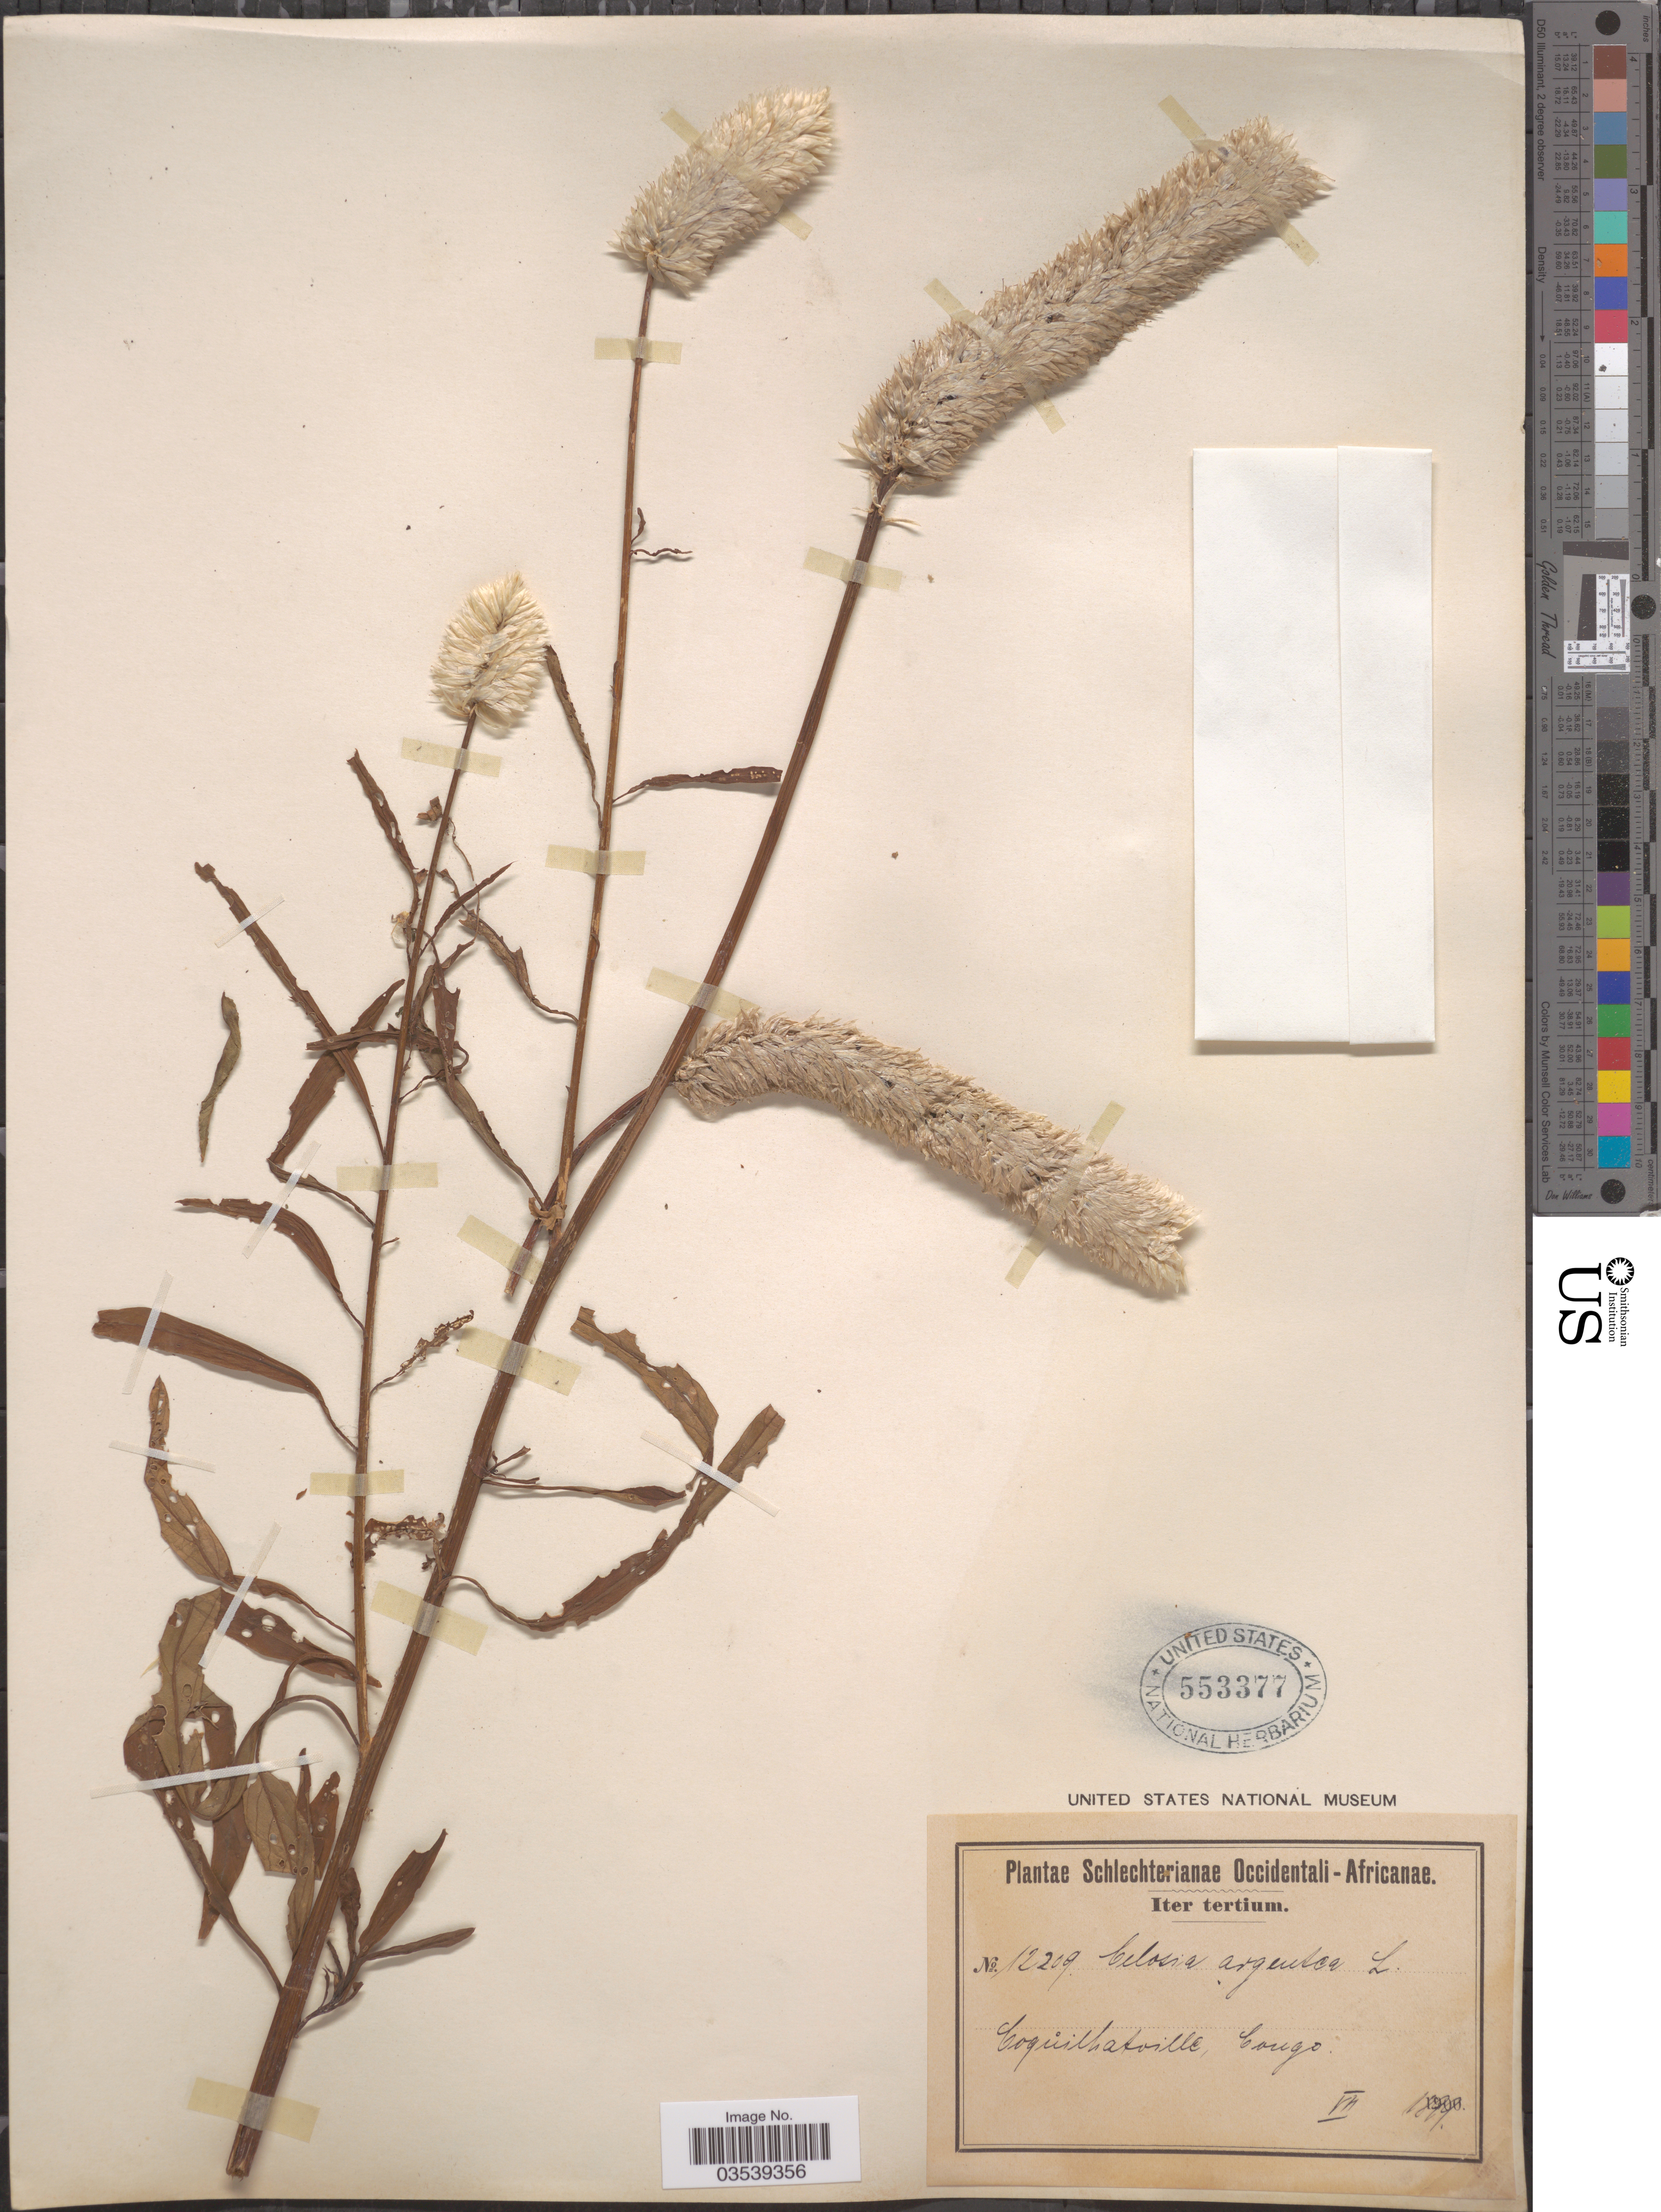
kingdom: Plantae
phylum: Tracheophyta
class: Magnoliopsida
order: Caryophyllales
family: Amaranthaceae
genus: Celosia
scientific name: Celosia argentea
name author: L.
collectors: Schlechter, --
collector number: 12209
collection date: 1899-07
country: Congo, Democratic Republic of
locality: Occidentali-Africanae. Coquilhatville, Congo.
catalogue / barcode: US 553377